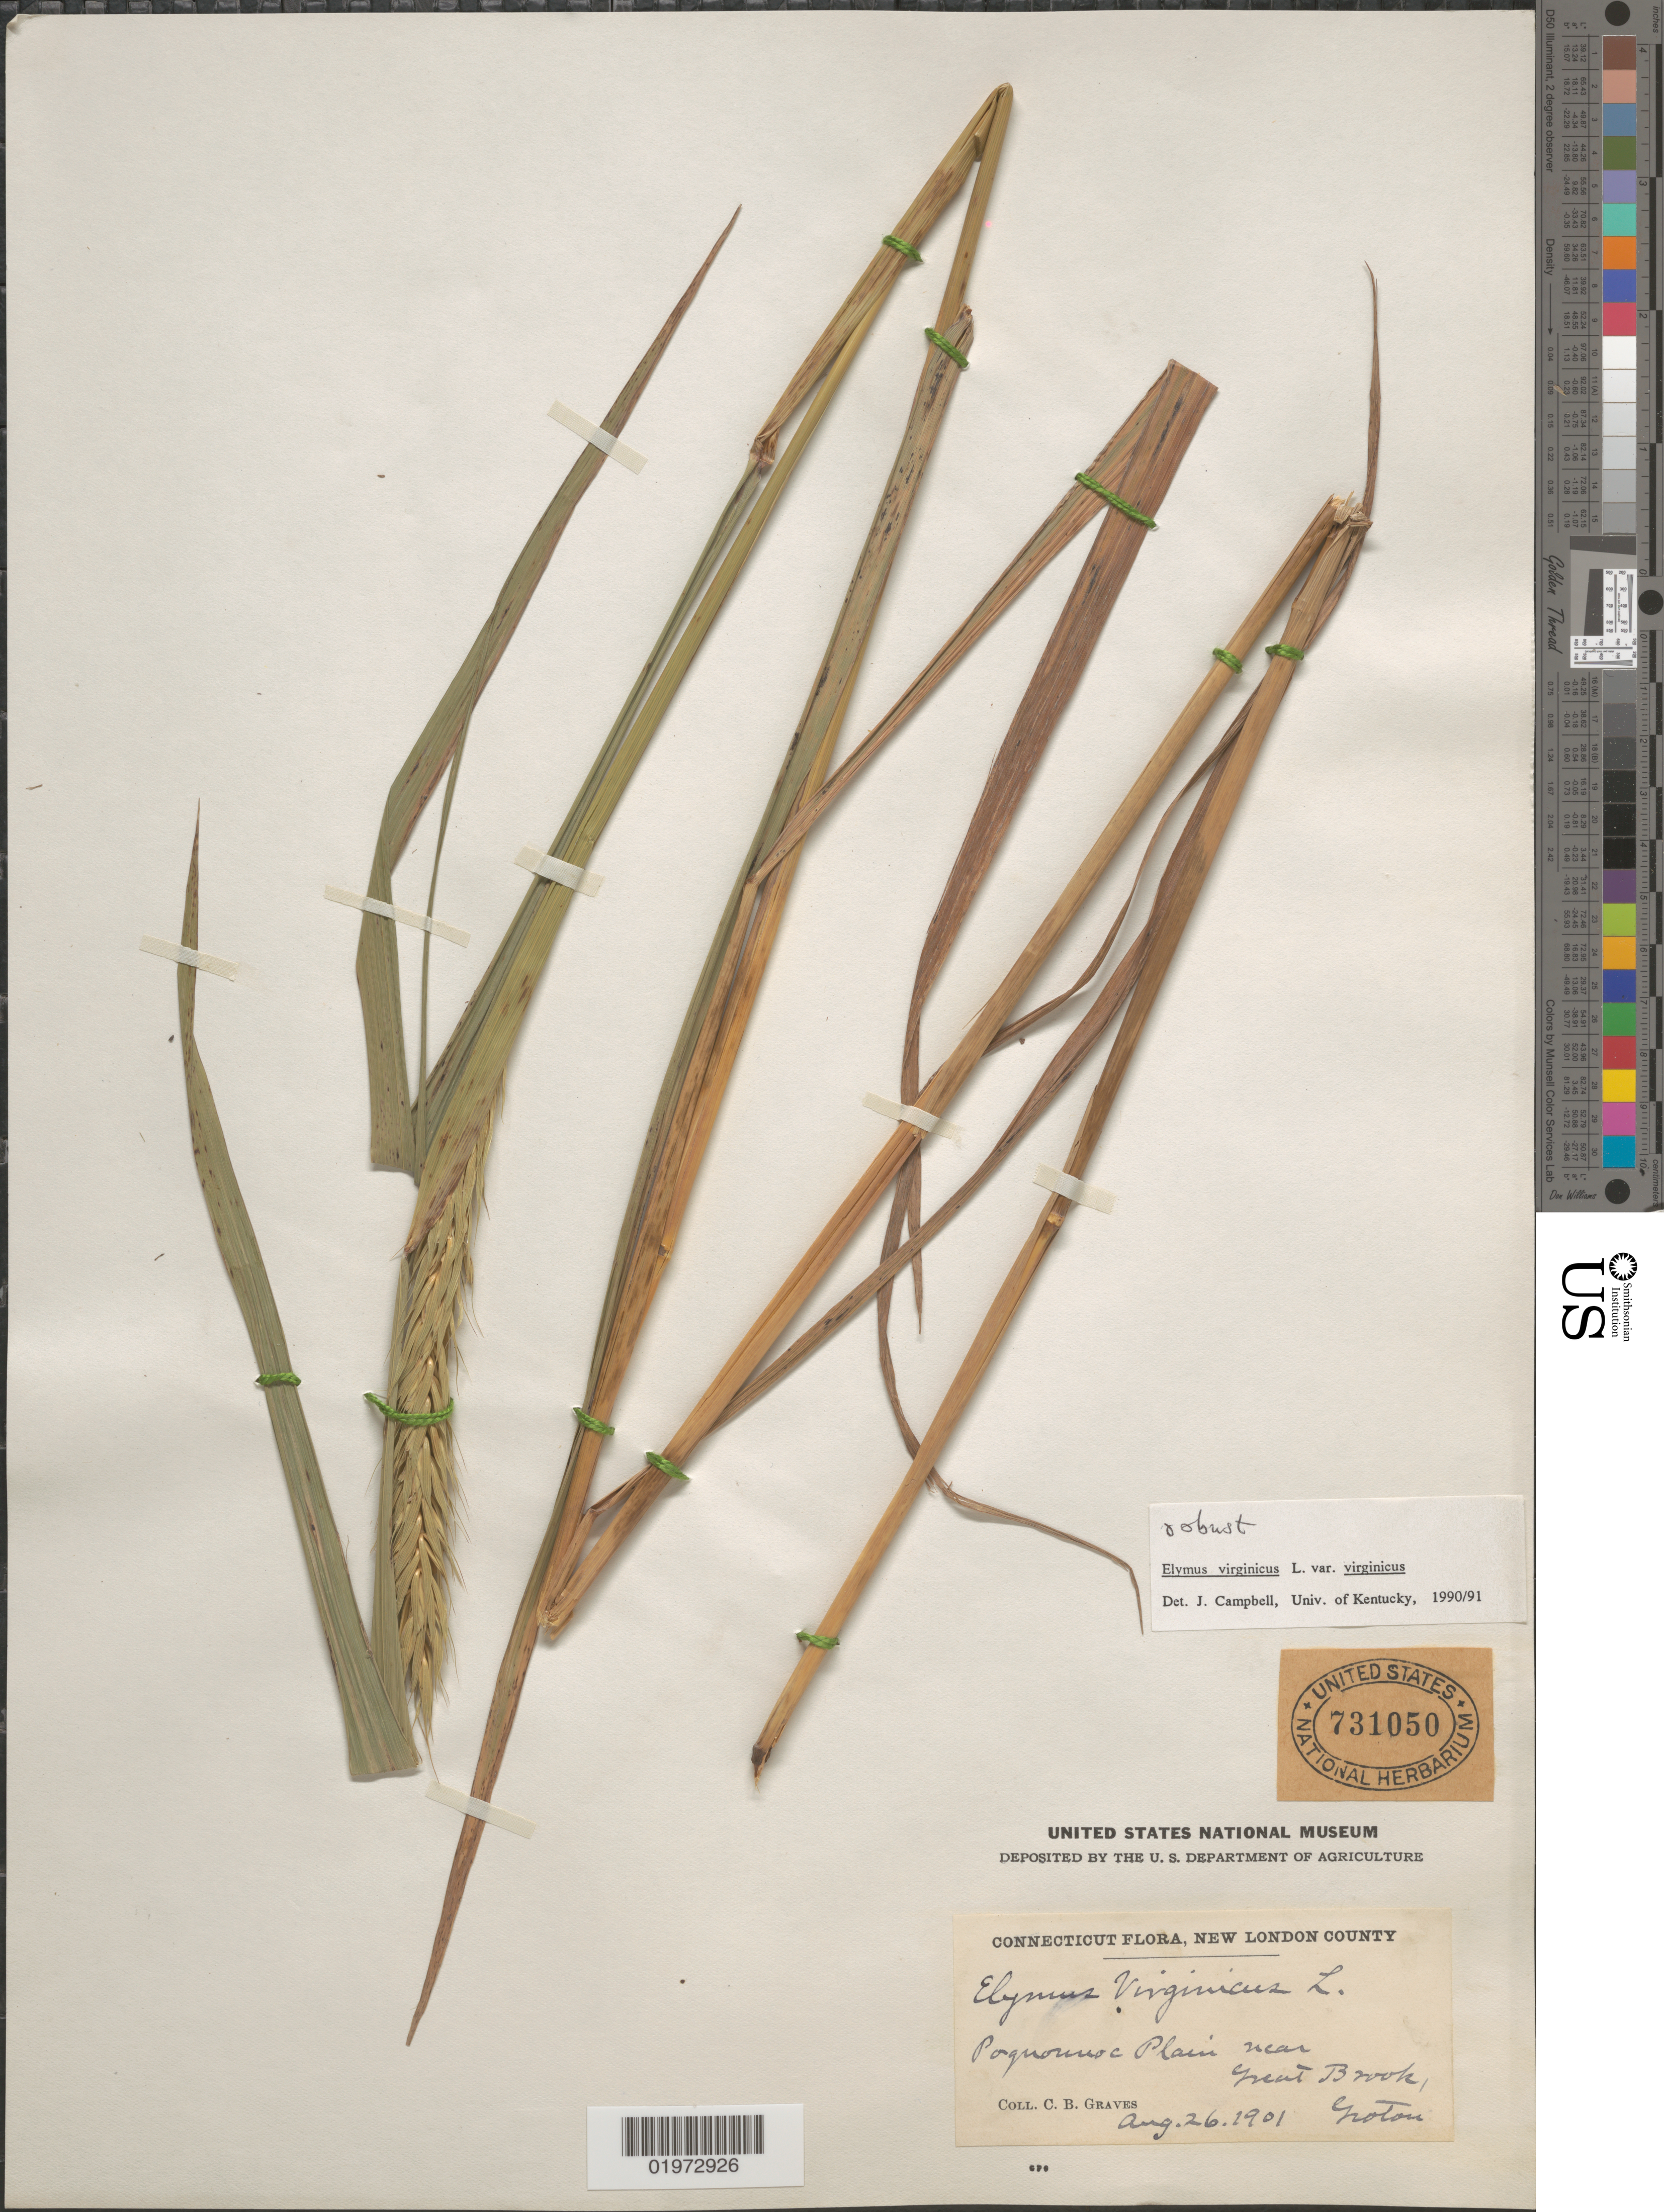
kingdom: Plantae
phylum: Tracheophyta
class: Liliopsida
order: Poales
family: Poaceae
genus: Elymus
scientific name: Elymus virginicus var. halophilus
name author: L.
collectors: C. Graves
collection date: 1901-08-26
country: United States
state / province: Connecticut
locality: New London County. Poquonock Plain near Great Brook, Groton.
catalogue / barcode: US 731050